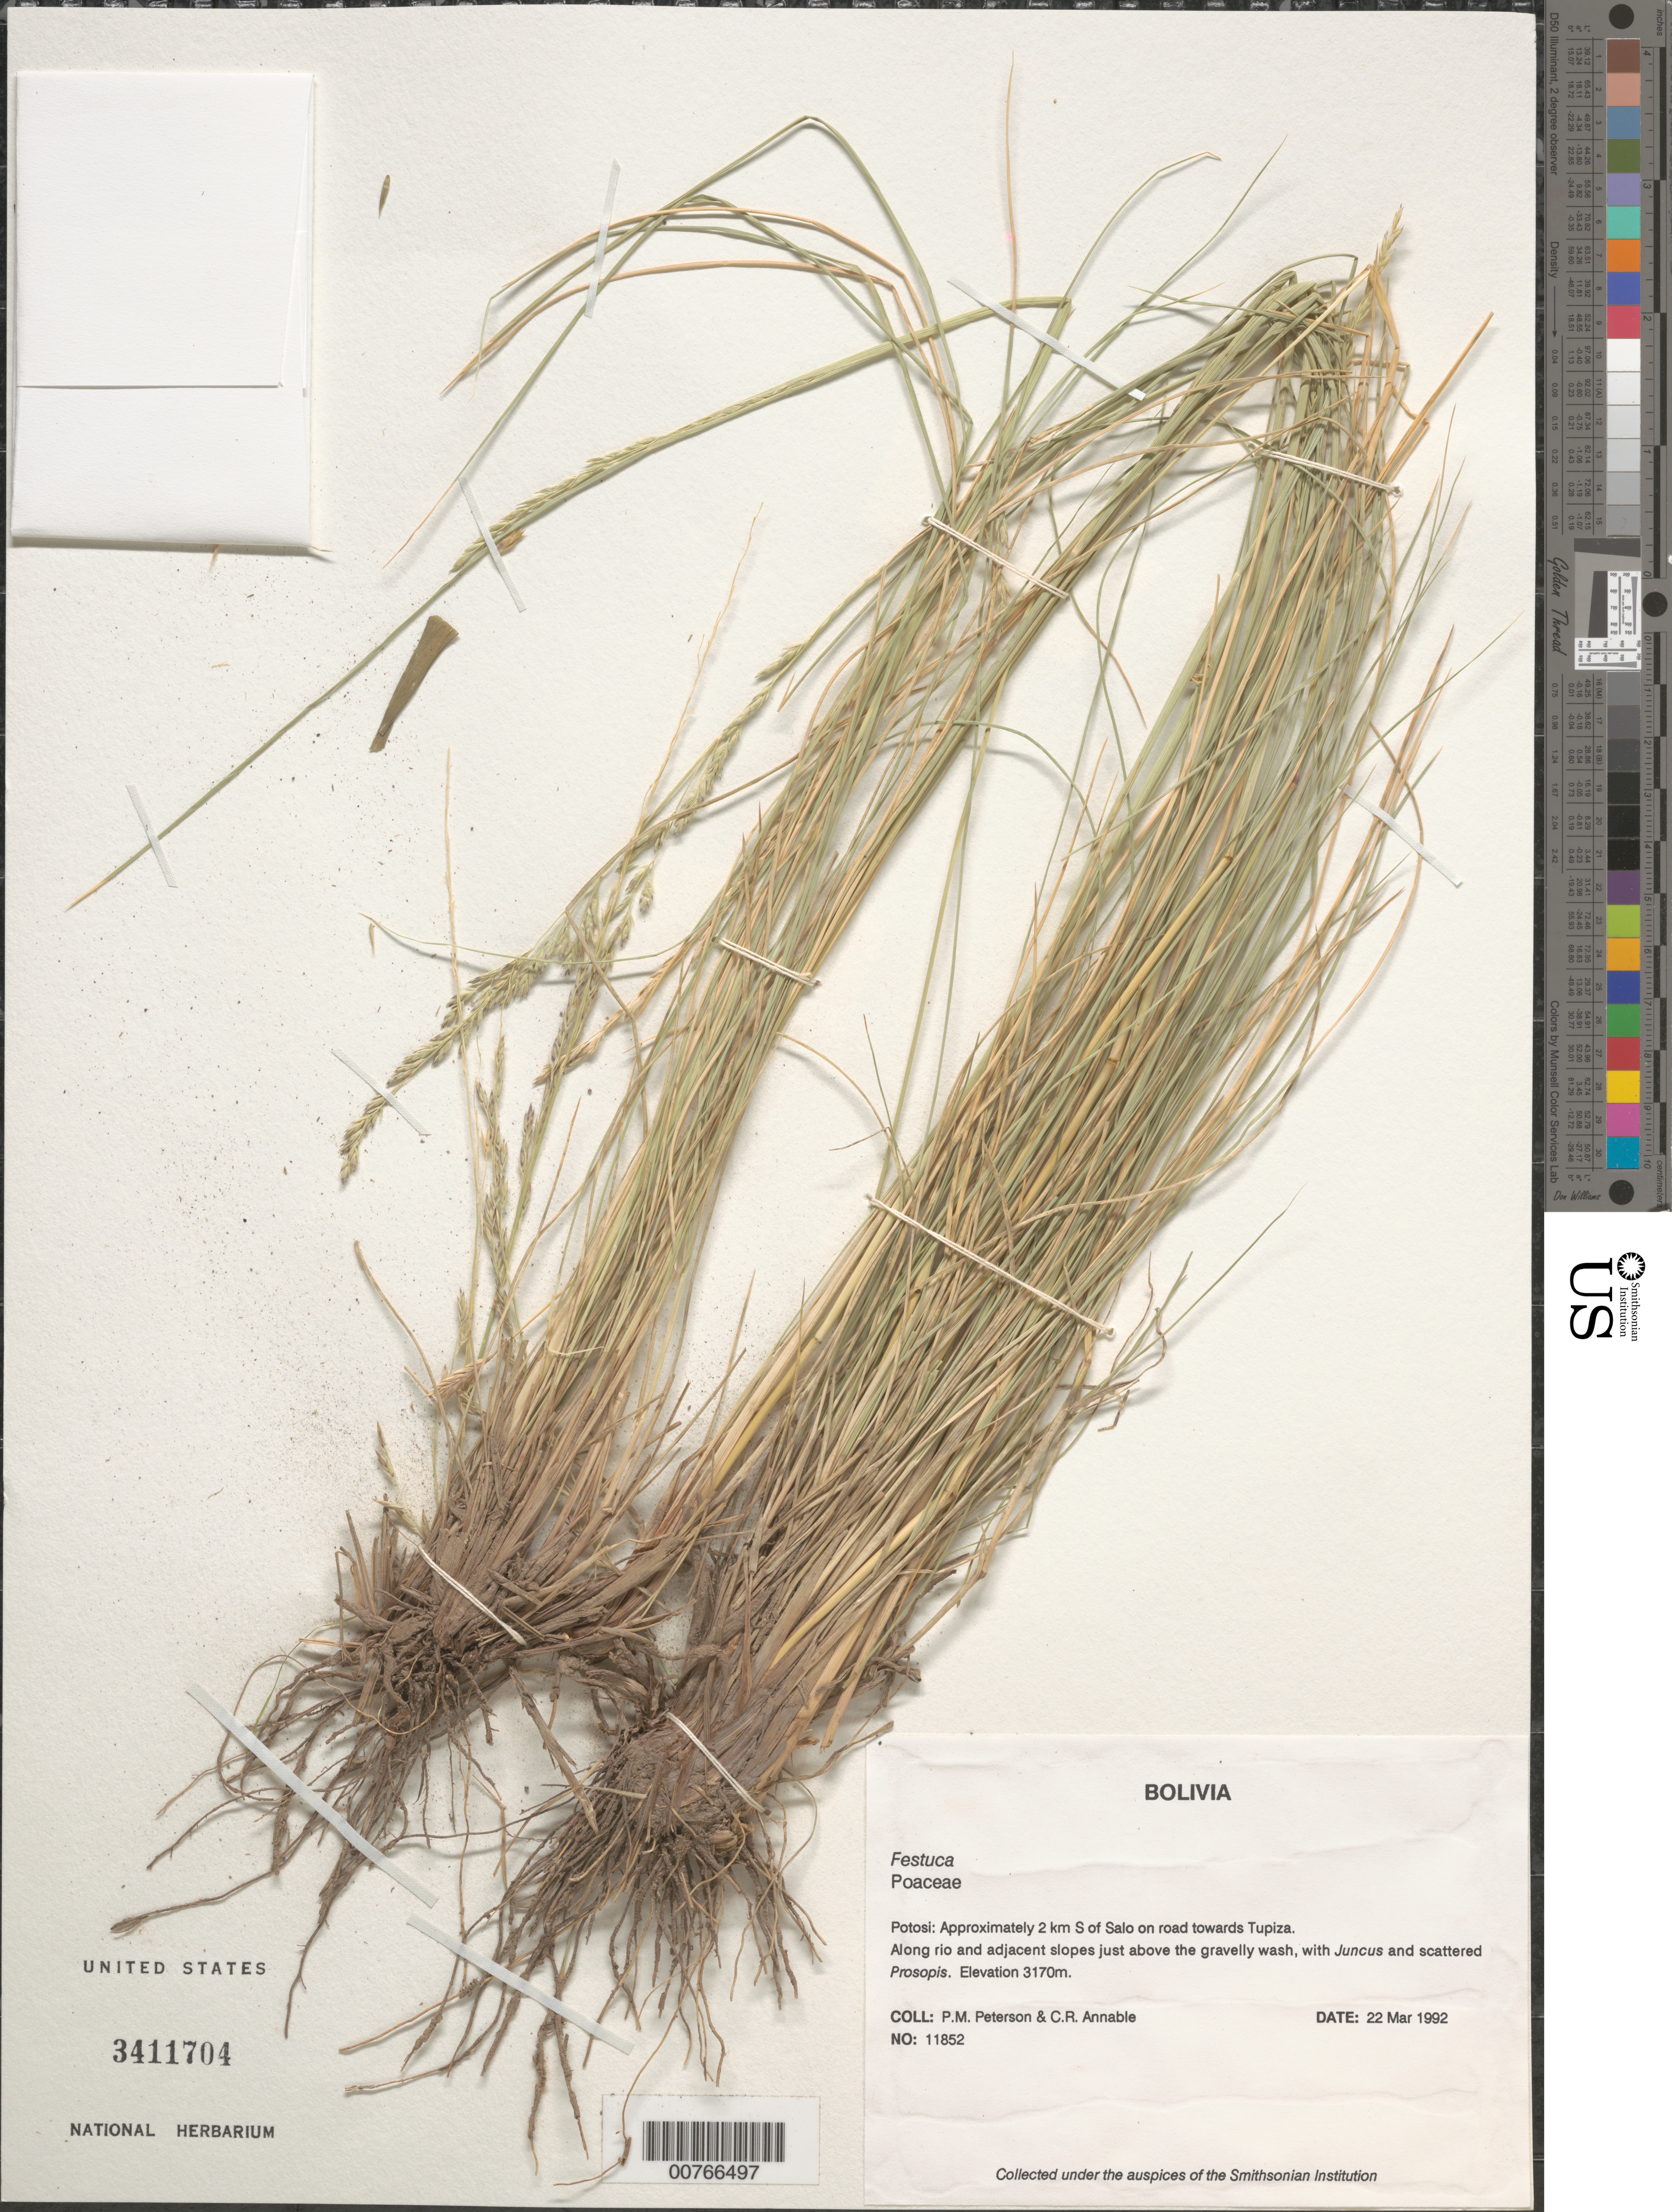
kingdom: Plantae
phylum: Tracheophyta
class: Liliopsida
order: Poales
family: Poaceae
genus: Festuca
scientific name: Festuca sp.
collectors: P. M. Peterson & C. R. Annable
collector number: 11852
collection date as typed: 22 Mar 1992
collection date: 1992-03-22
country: Bolivia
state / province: Potosi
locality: Approximately 2 km S of Salo on road towards Tupiza.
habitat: Along rio and adjacent slopes just above the gravelly wash, with Juncus and scattered Prosopis.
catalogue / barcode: US 3411704